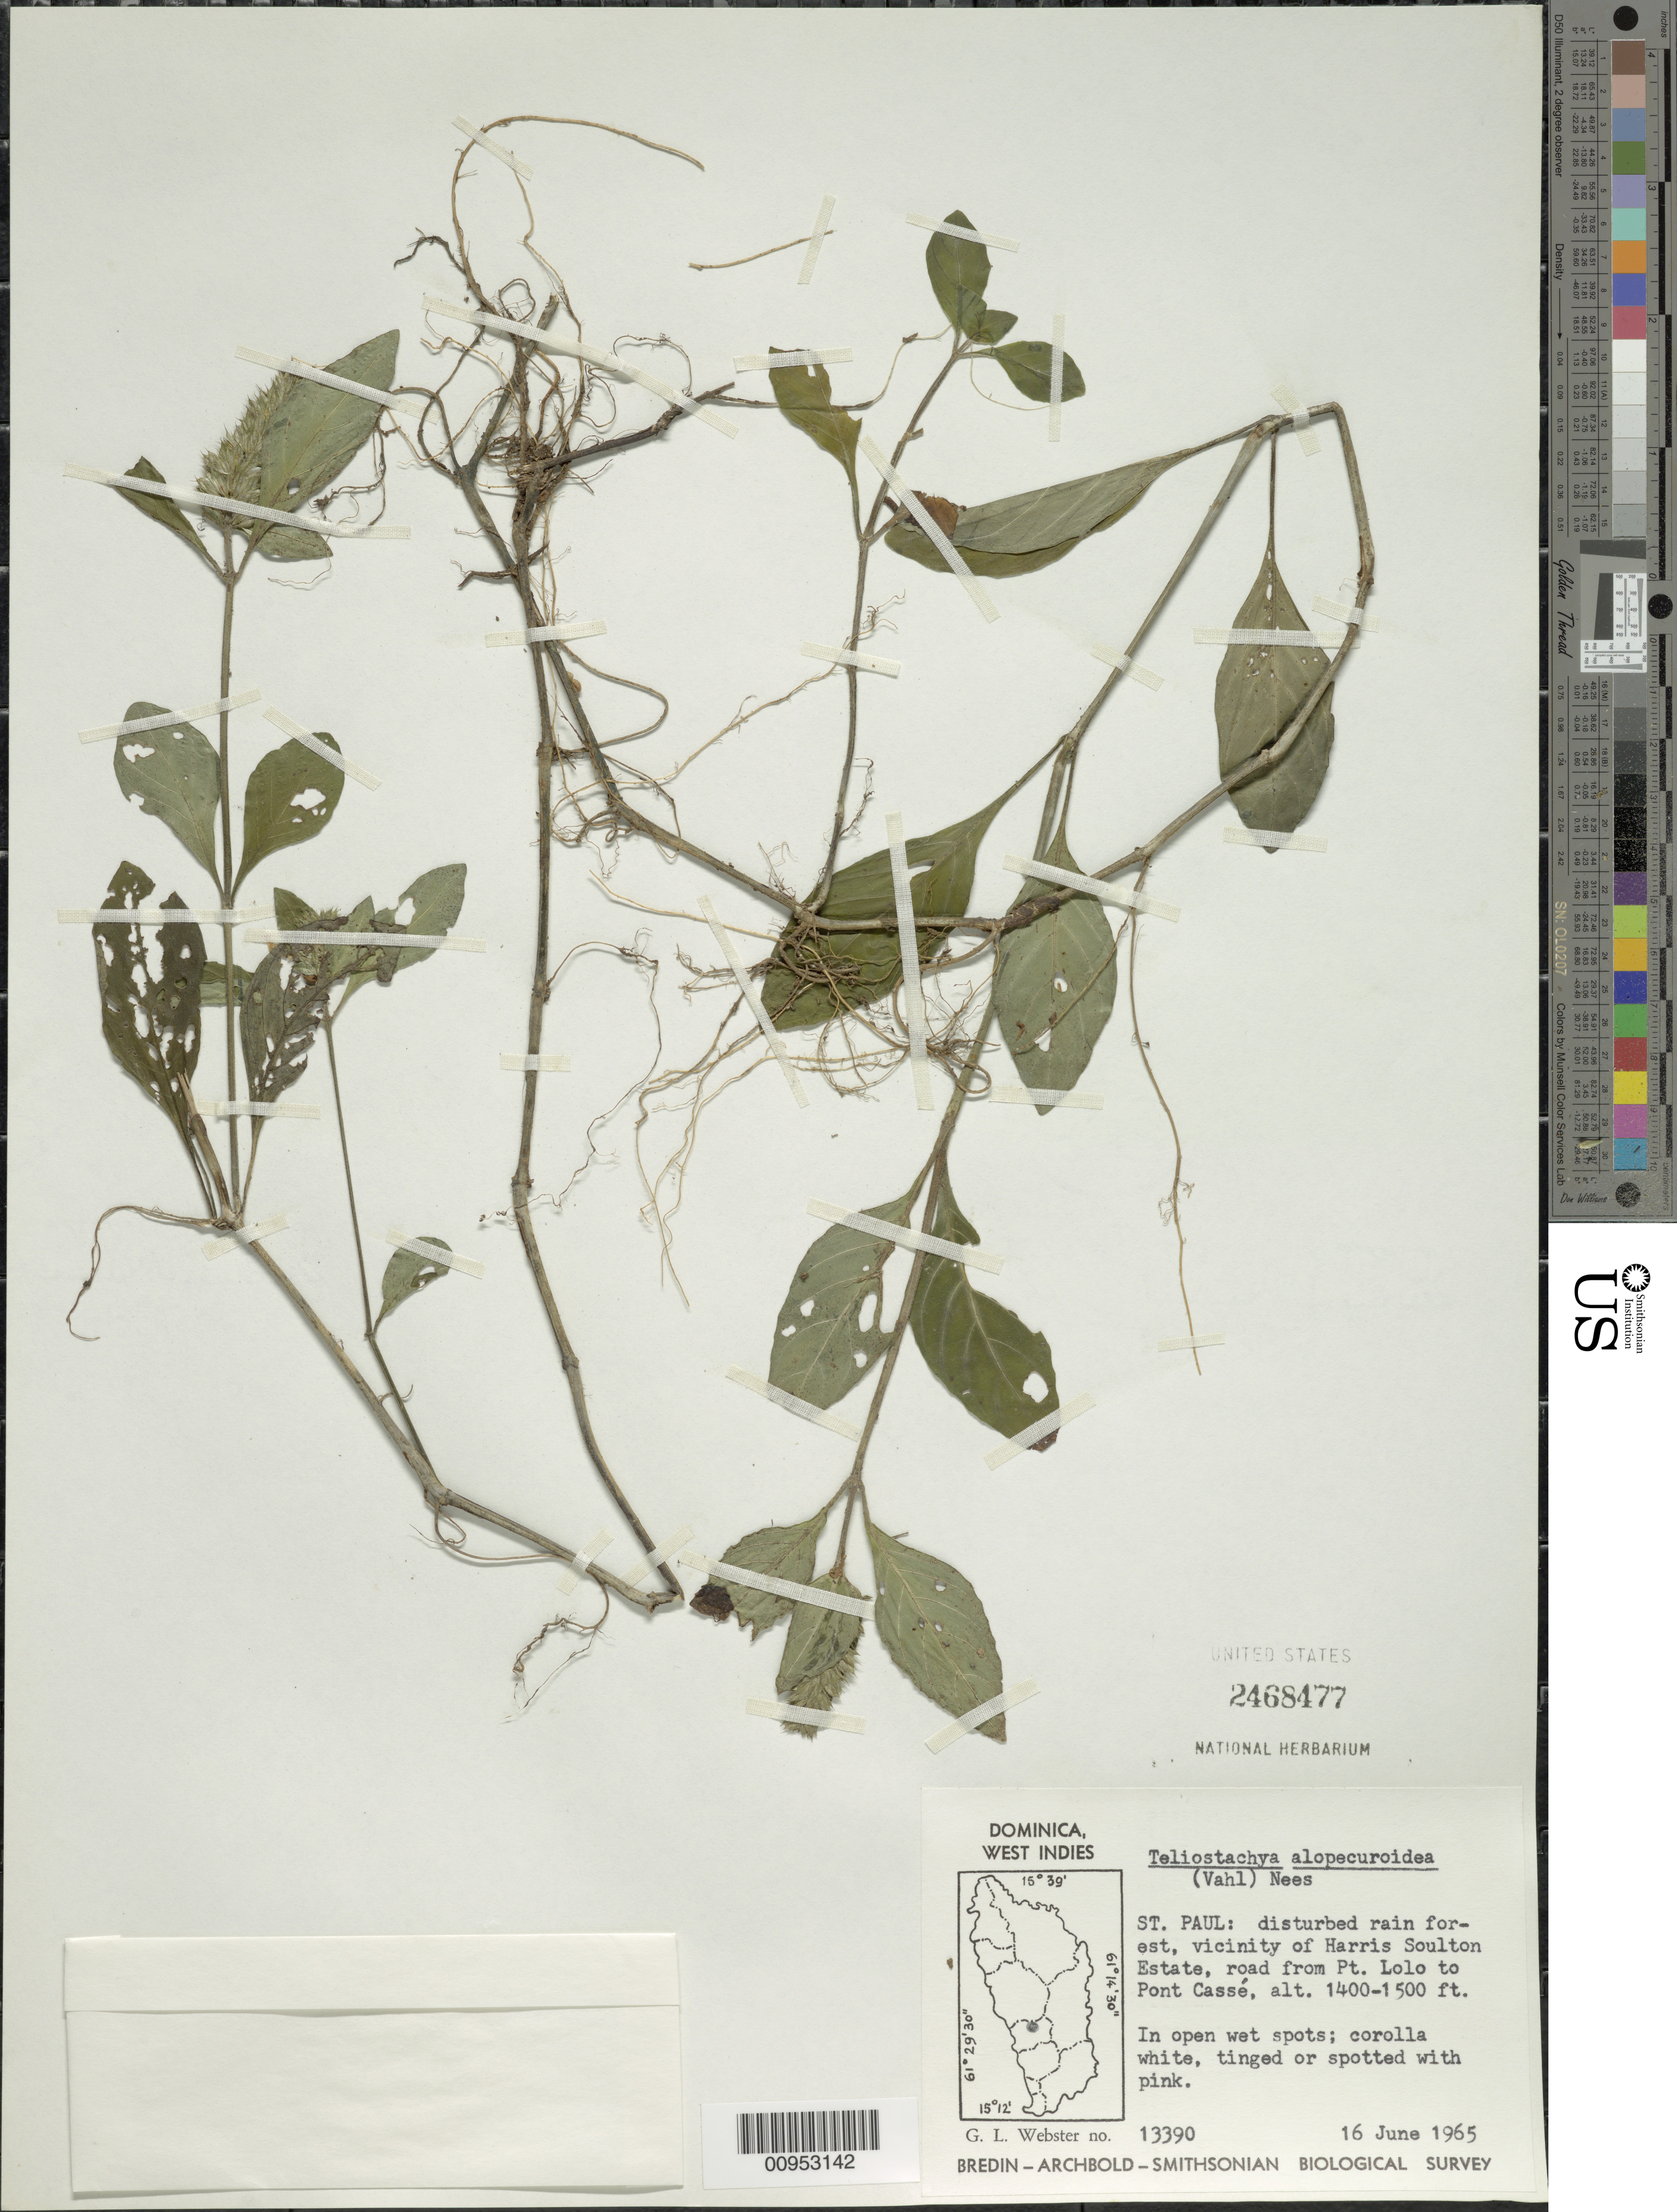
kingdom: Plantae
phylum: Tracheophyta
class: Magnoliopsida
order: Lamiales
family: Acanthaceae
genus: Teliostachya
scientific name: Teliostachya alopecuroidea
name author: (Vahl) Nees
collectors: G. L. Webster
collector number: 13390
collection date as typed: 16 Jun 1965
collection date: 1965-06-16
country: Dominica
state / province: St. Paul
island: Dominica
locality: Harris Soulton Estate, road from Pt. Lolo to Pont Cassé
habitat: In open wet spots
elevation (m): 427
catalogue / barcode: US 2468477